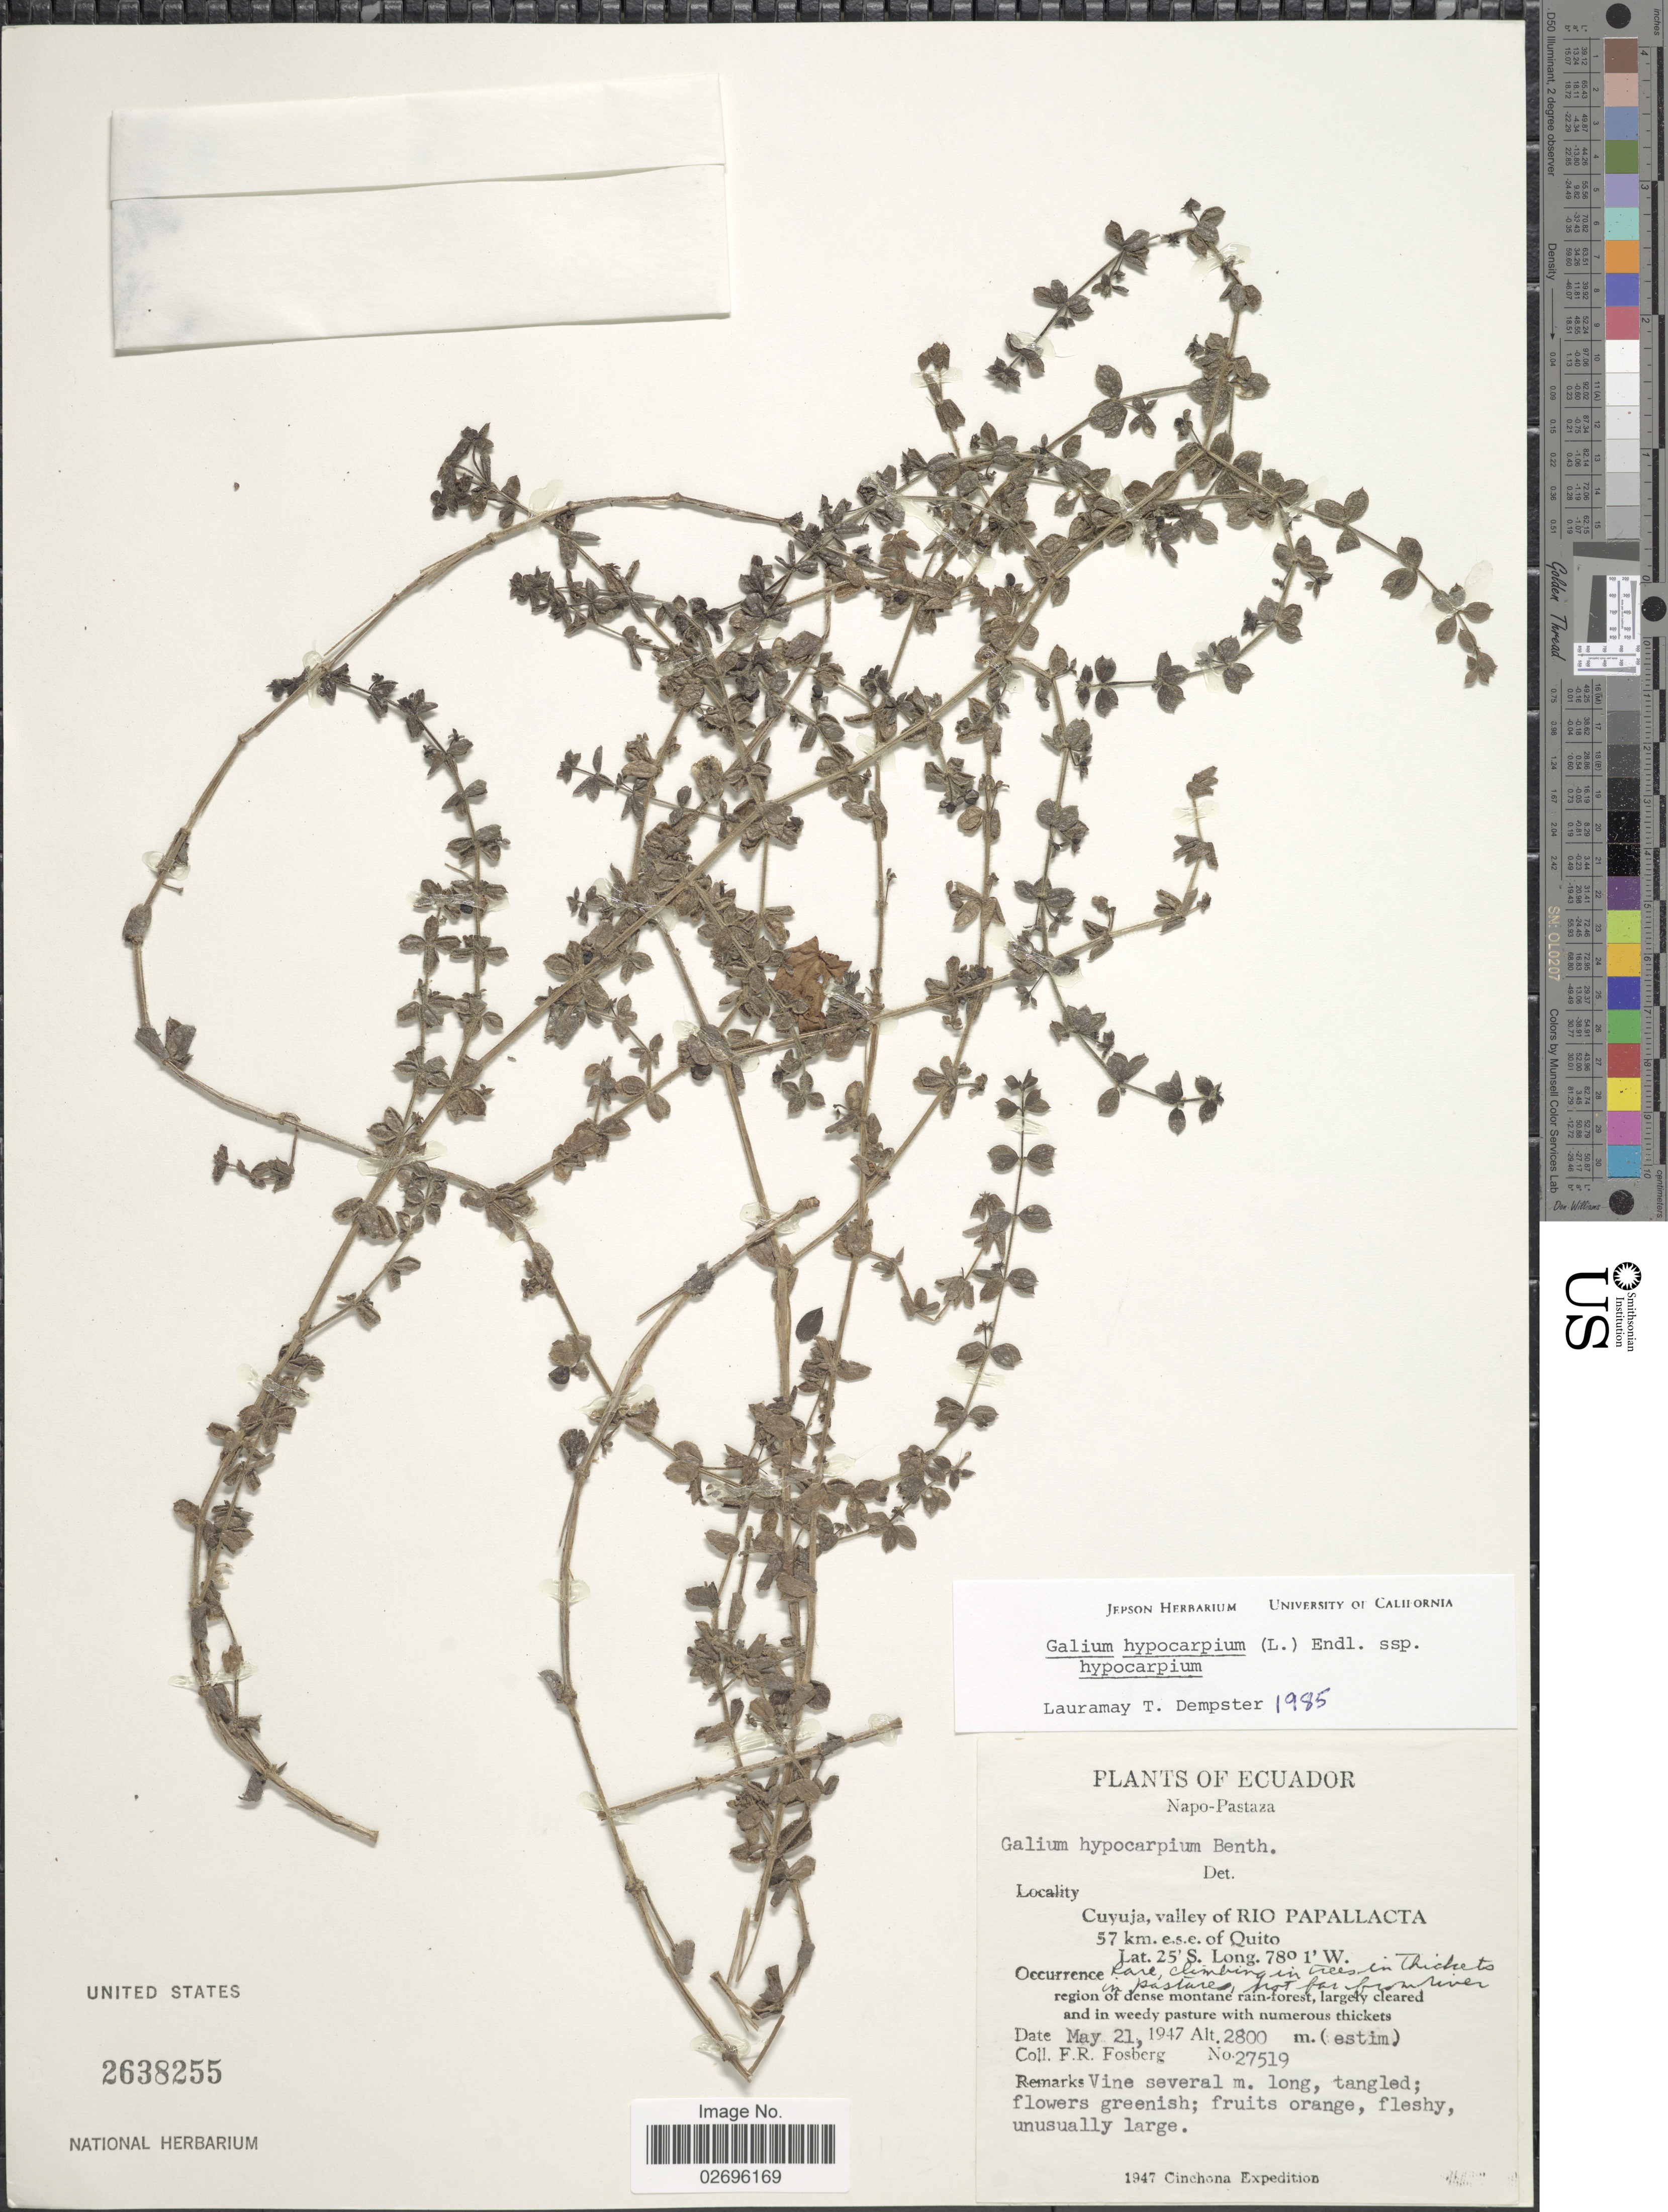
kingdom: Plantae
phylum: Tracheophyta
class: Magnoliopsida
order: Gentianales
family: Rubiaceae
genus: Galium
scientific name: Galium hypocarpium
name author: (L.) Endl. ex Griseb.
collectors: F. R. Fosberg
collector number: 27519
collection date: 1947-05-21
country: Ecuador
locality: Napo-Pastaza. Cuyuja, valley of Rio Papallacta 57 km. e.s.e. of Quito.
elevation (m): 2800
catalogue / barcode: US 2638255